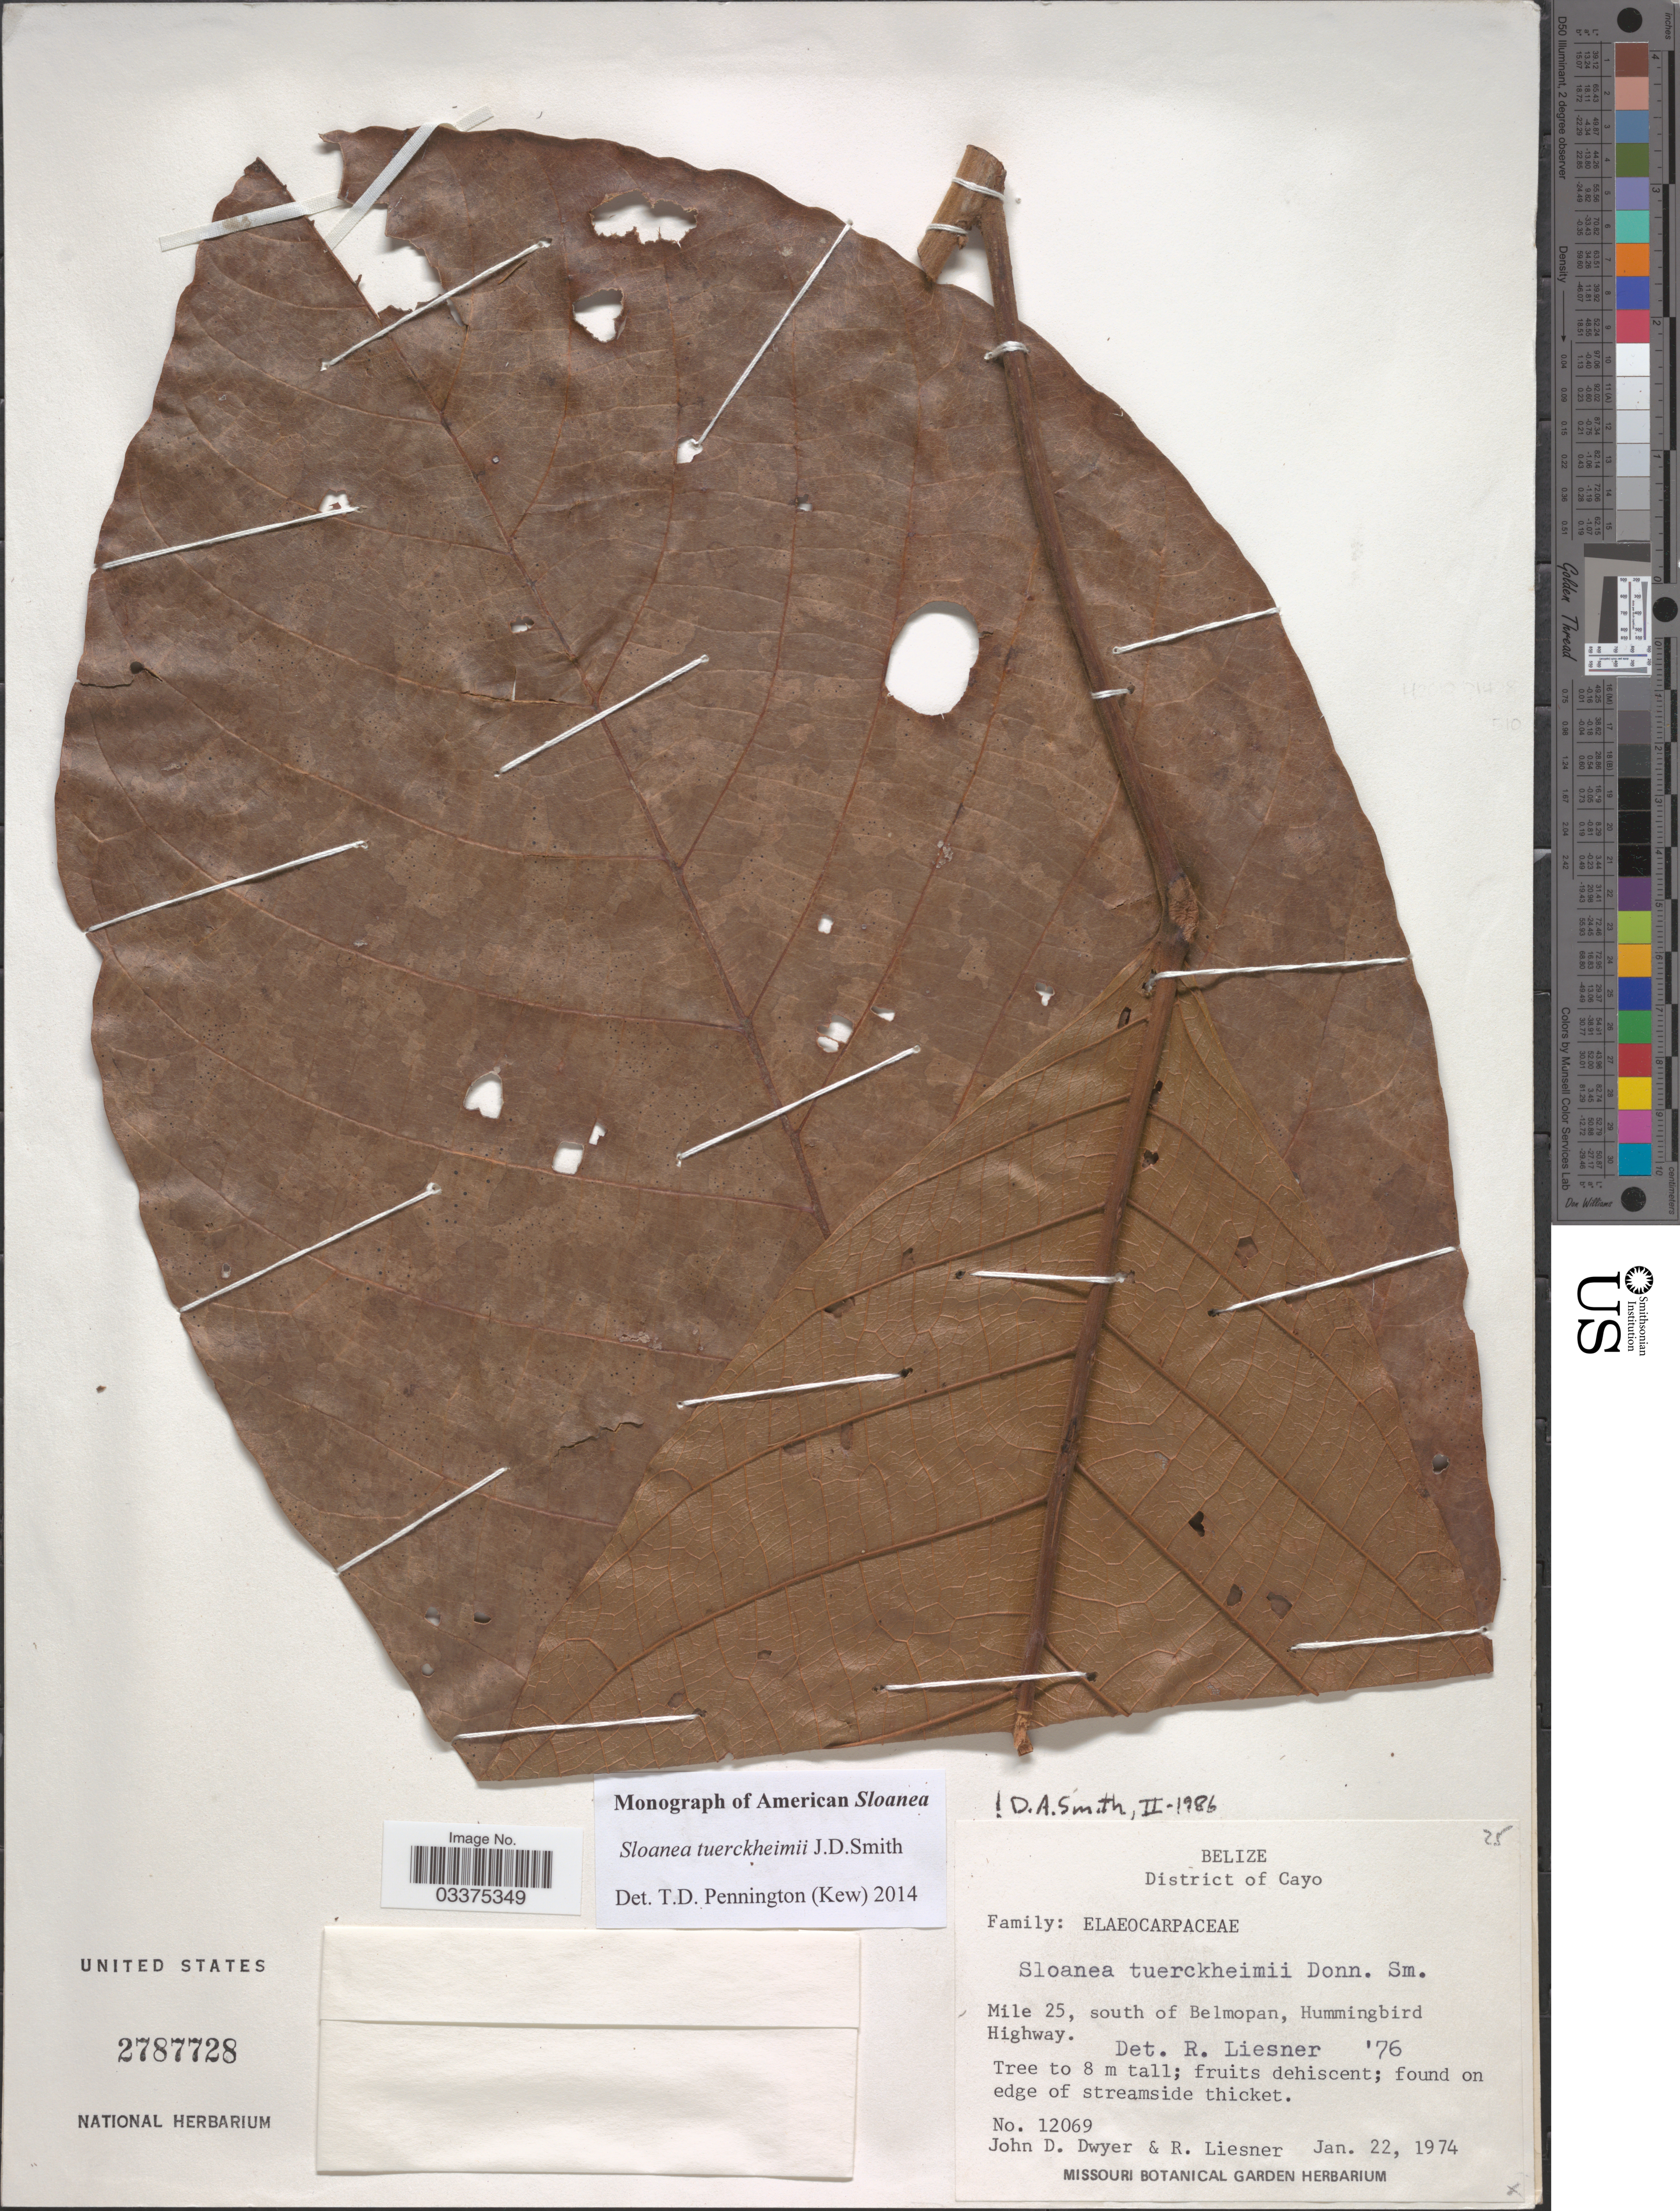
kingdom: Plantae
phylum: Tracheophyta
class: Magnoliopsida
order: Oxalidales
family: Elaeocarpaceae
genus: Sloanea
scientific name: Sloanea tuerckheimii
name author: Donn. Sm.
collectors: J. D. Dwyer & R. L. Liesner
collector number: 12069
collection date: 1974-01-22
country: Belize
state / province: Cayo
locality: District of Cayo. Mile 25, south of Belmopan, Hummingbird Highway.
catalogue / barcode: US 2787728